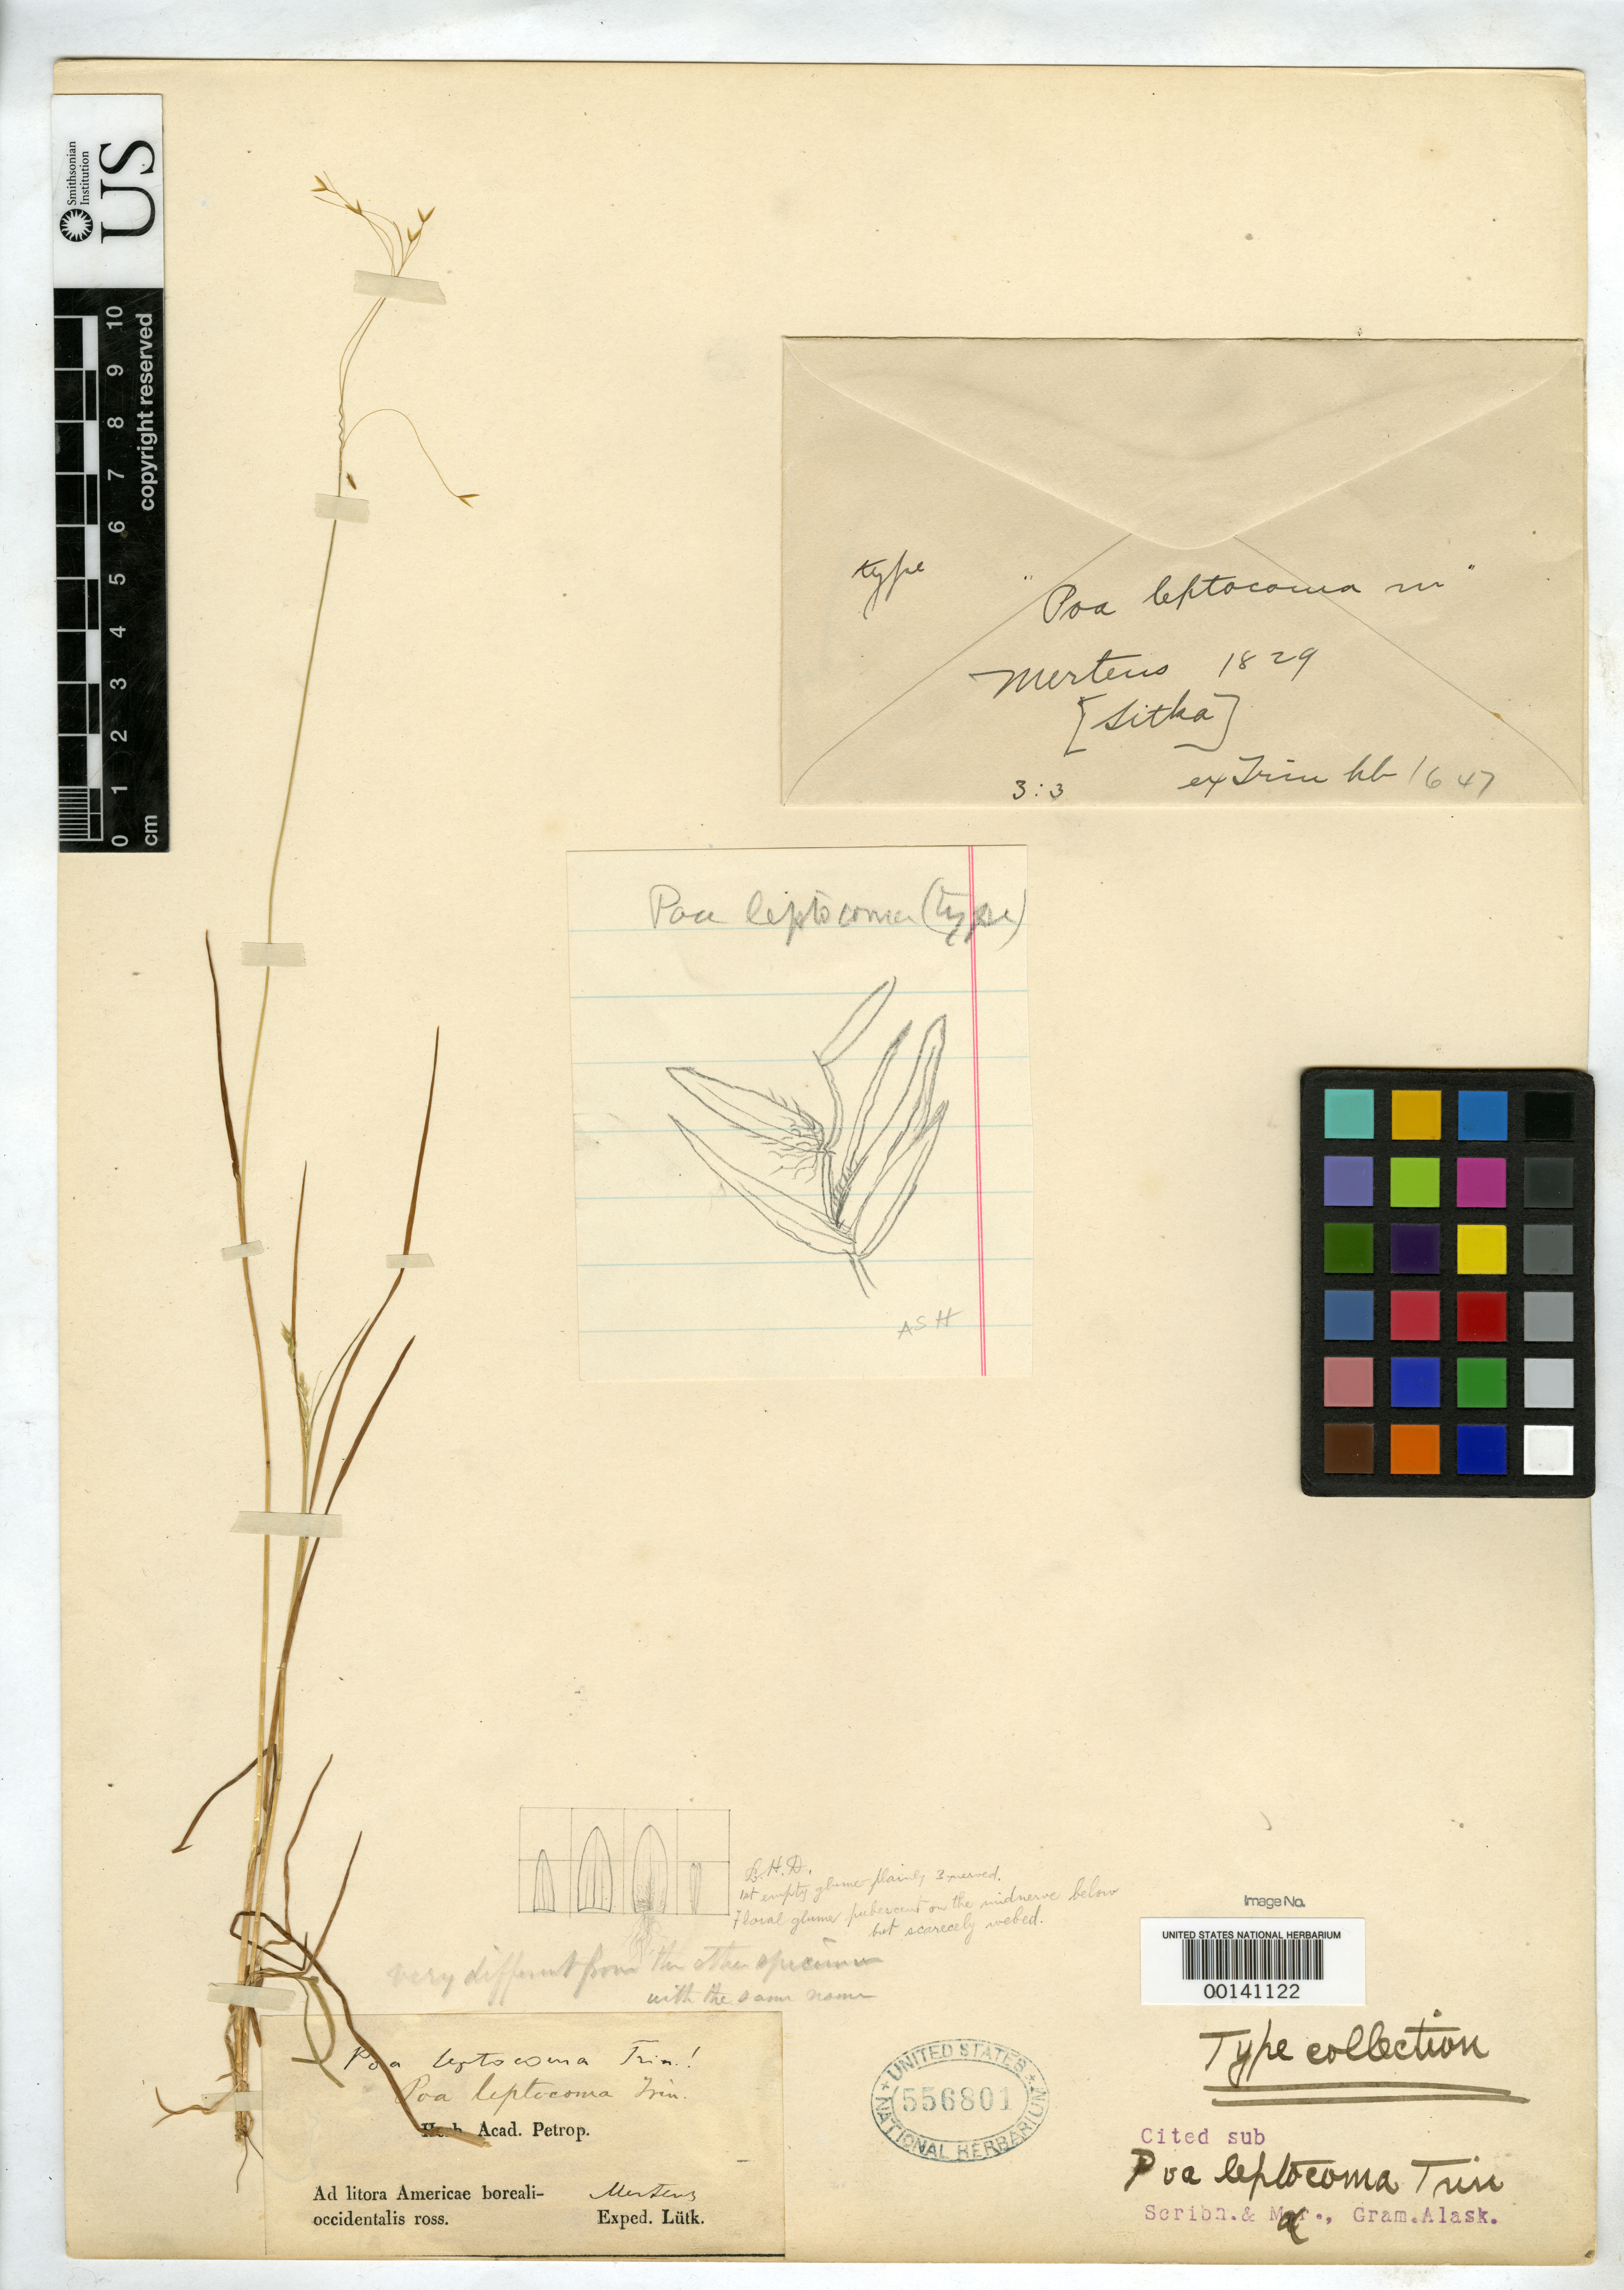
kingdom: Plantae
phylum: Tracheophyta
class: Liliopsida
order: Poales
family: Poaceae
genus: Poa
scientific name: Poa leptocoma subsp. elatior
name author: Scribn. & Merr.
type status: Isotype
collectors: W. Trelease & -. Saunders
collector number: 2982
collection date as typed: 26 Jul 1899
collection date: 1899-07-26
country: United States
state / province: Alaska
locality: Cape Fox.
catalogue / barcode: US 556801